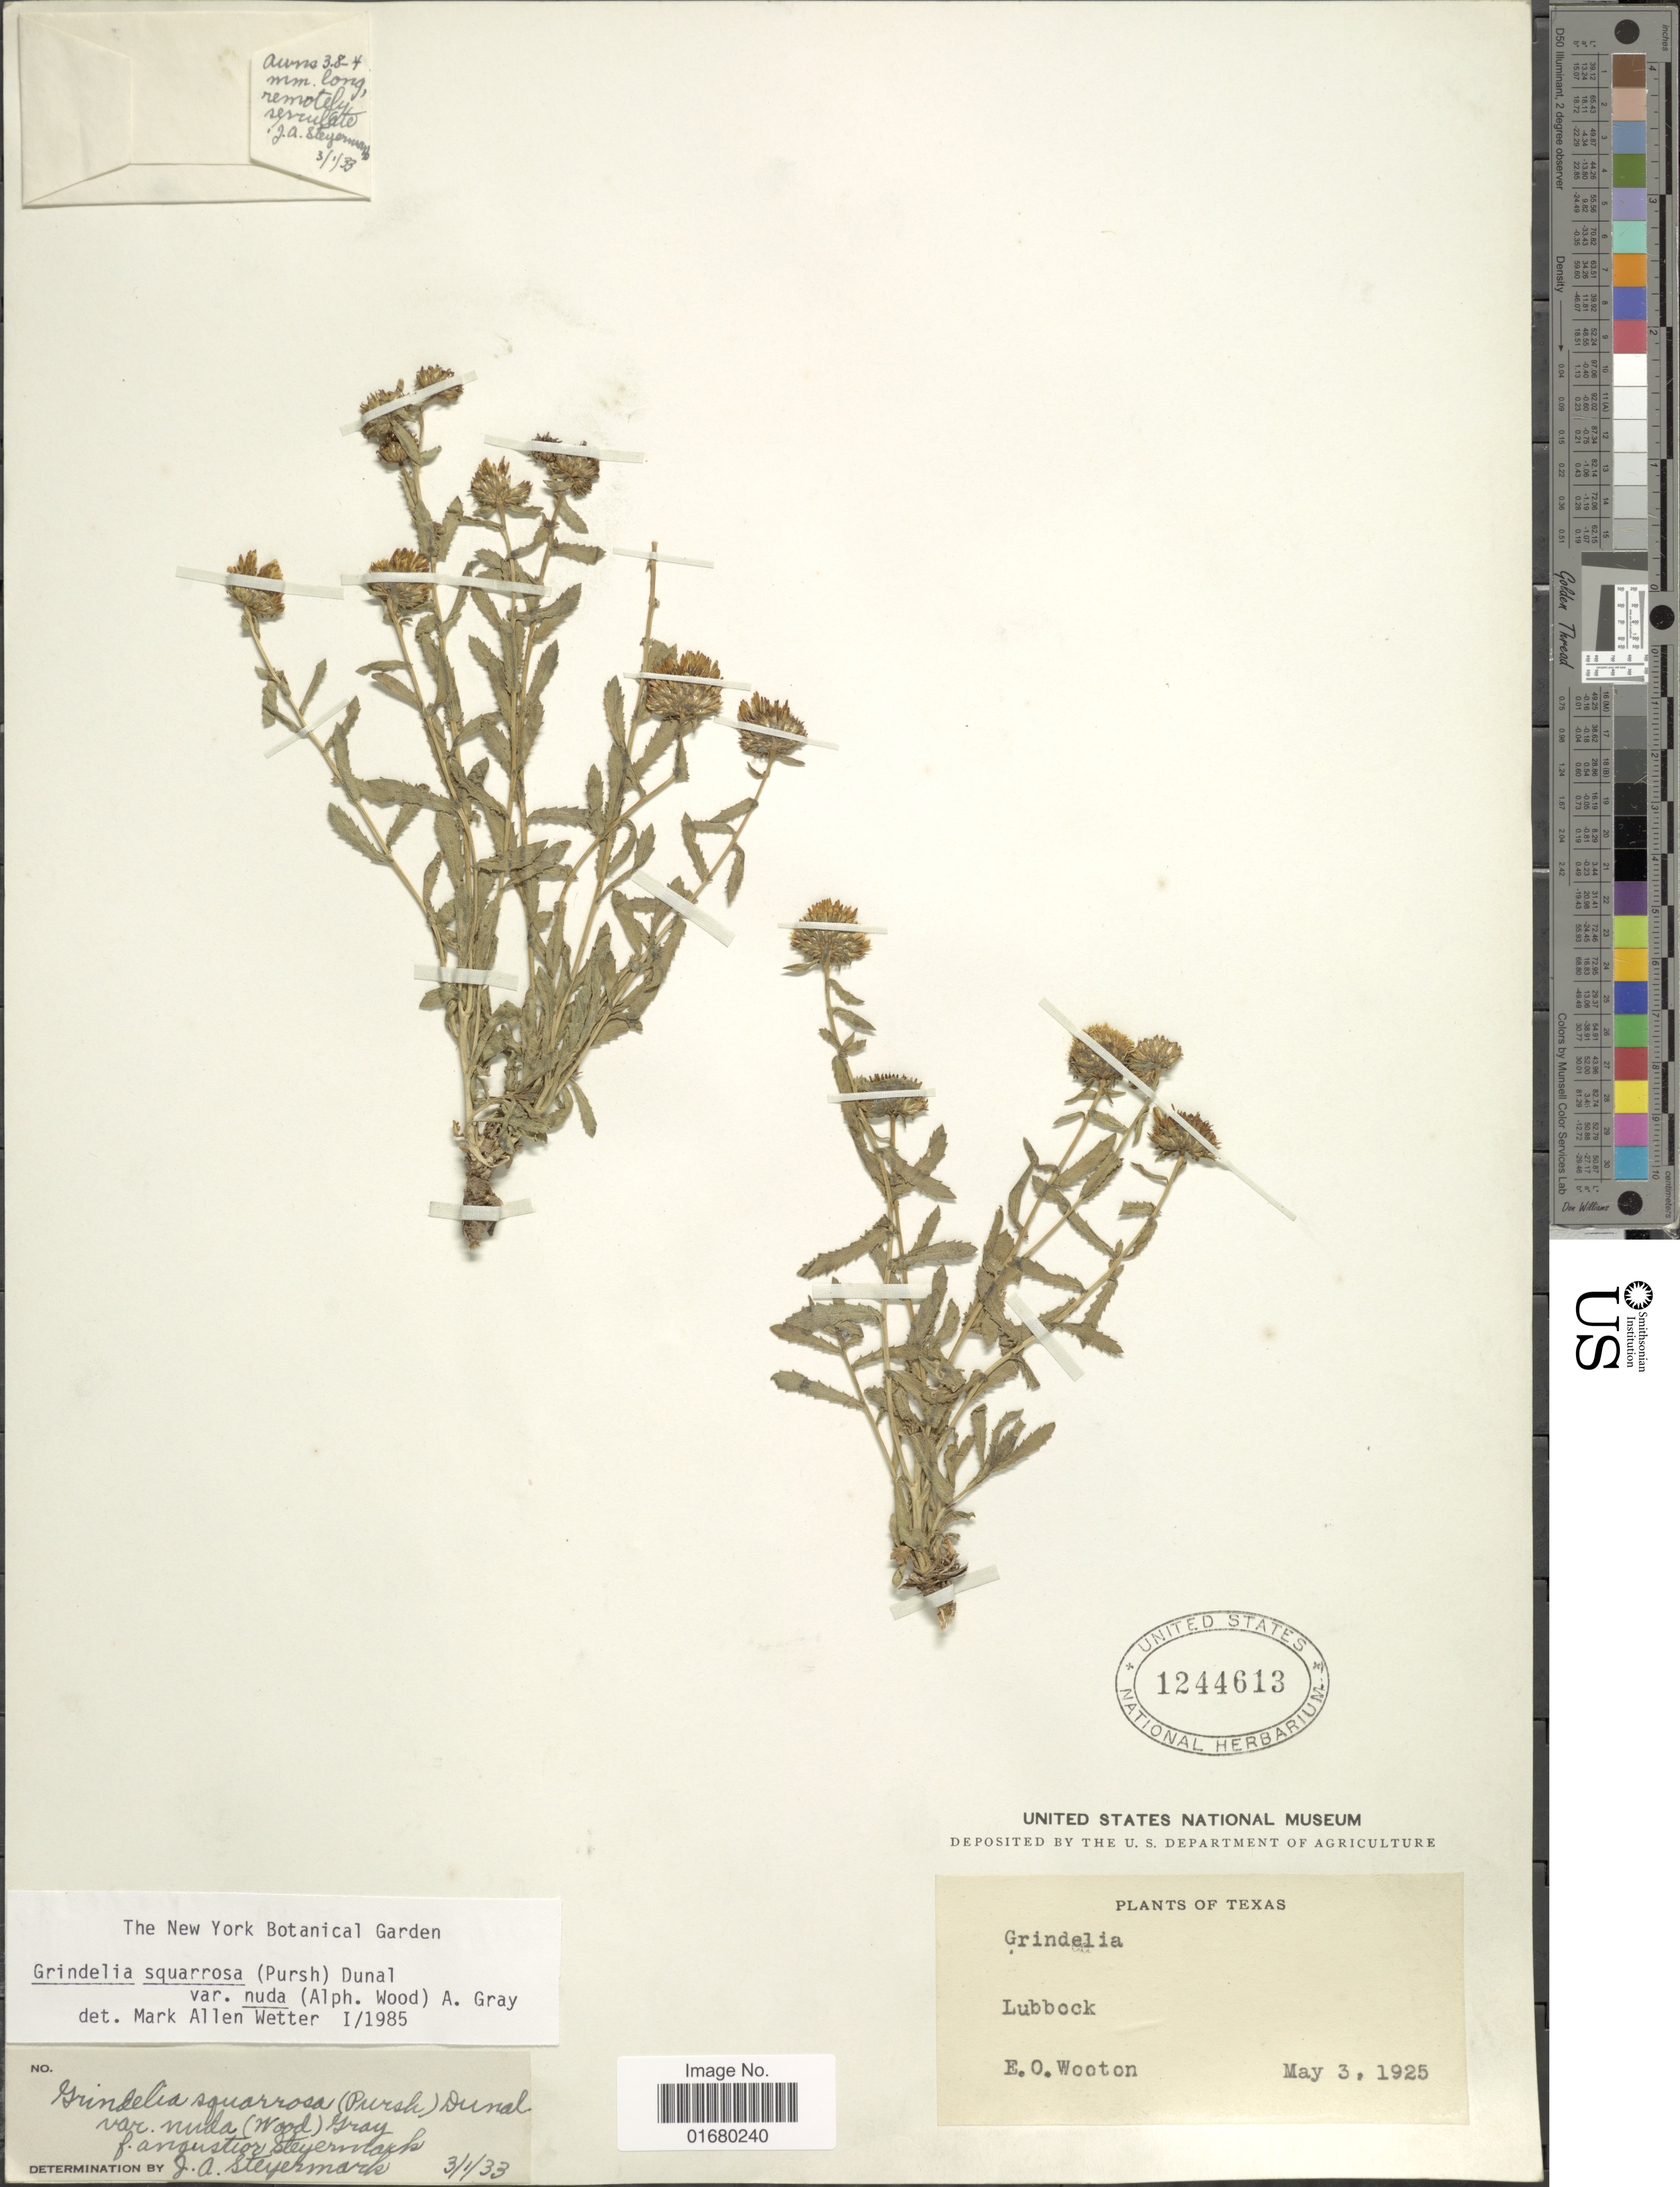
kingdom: Plantae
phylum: Tracheophyta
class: Magnoliopsida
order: Asterales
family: Asteraceae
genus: Grindelia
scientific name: Grindelia squarrosa var. nuda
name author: (Alph. Wood) A. Gray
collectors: E. O. Wooton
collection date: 1925-05-03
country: United States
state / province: Texas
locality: Lubbock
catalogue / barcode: US 1244613